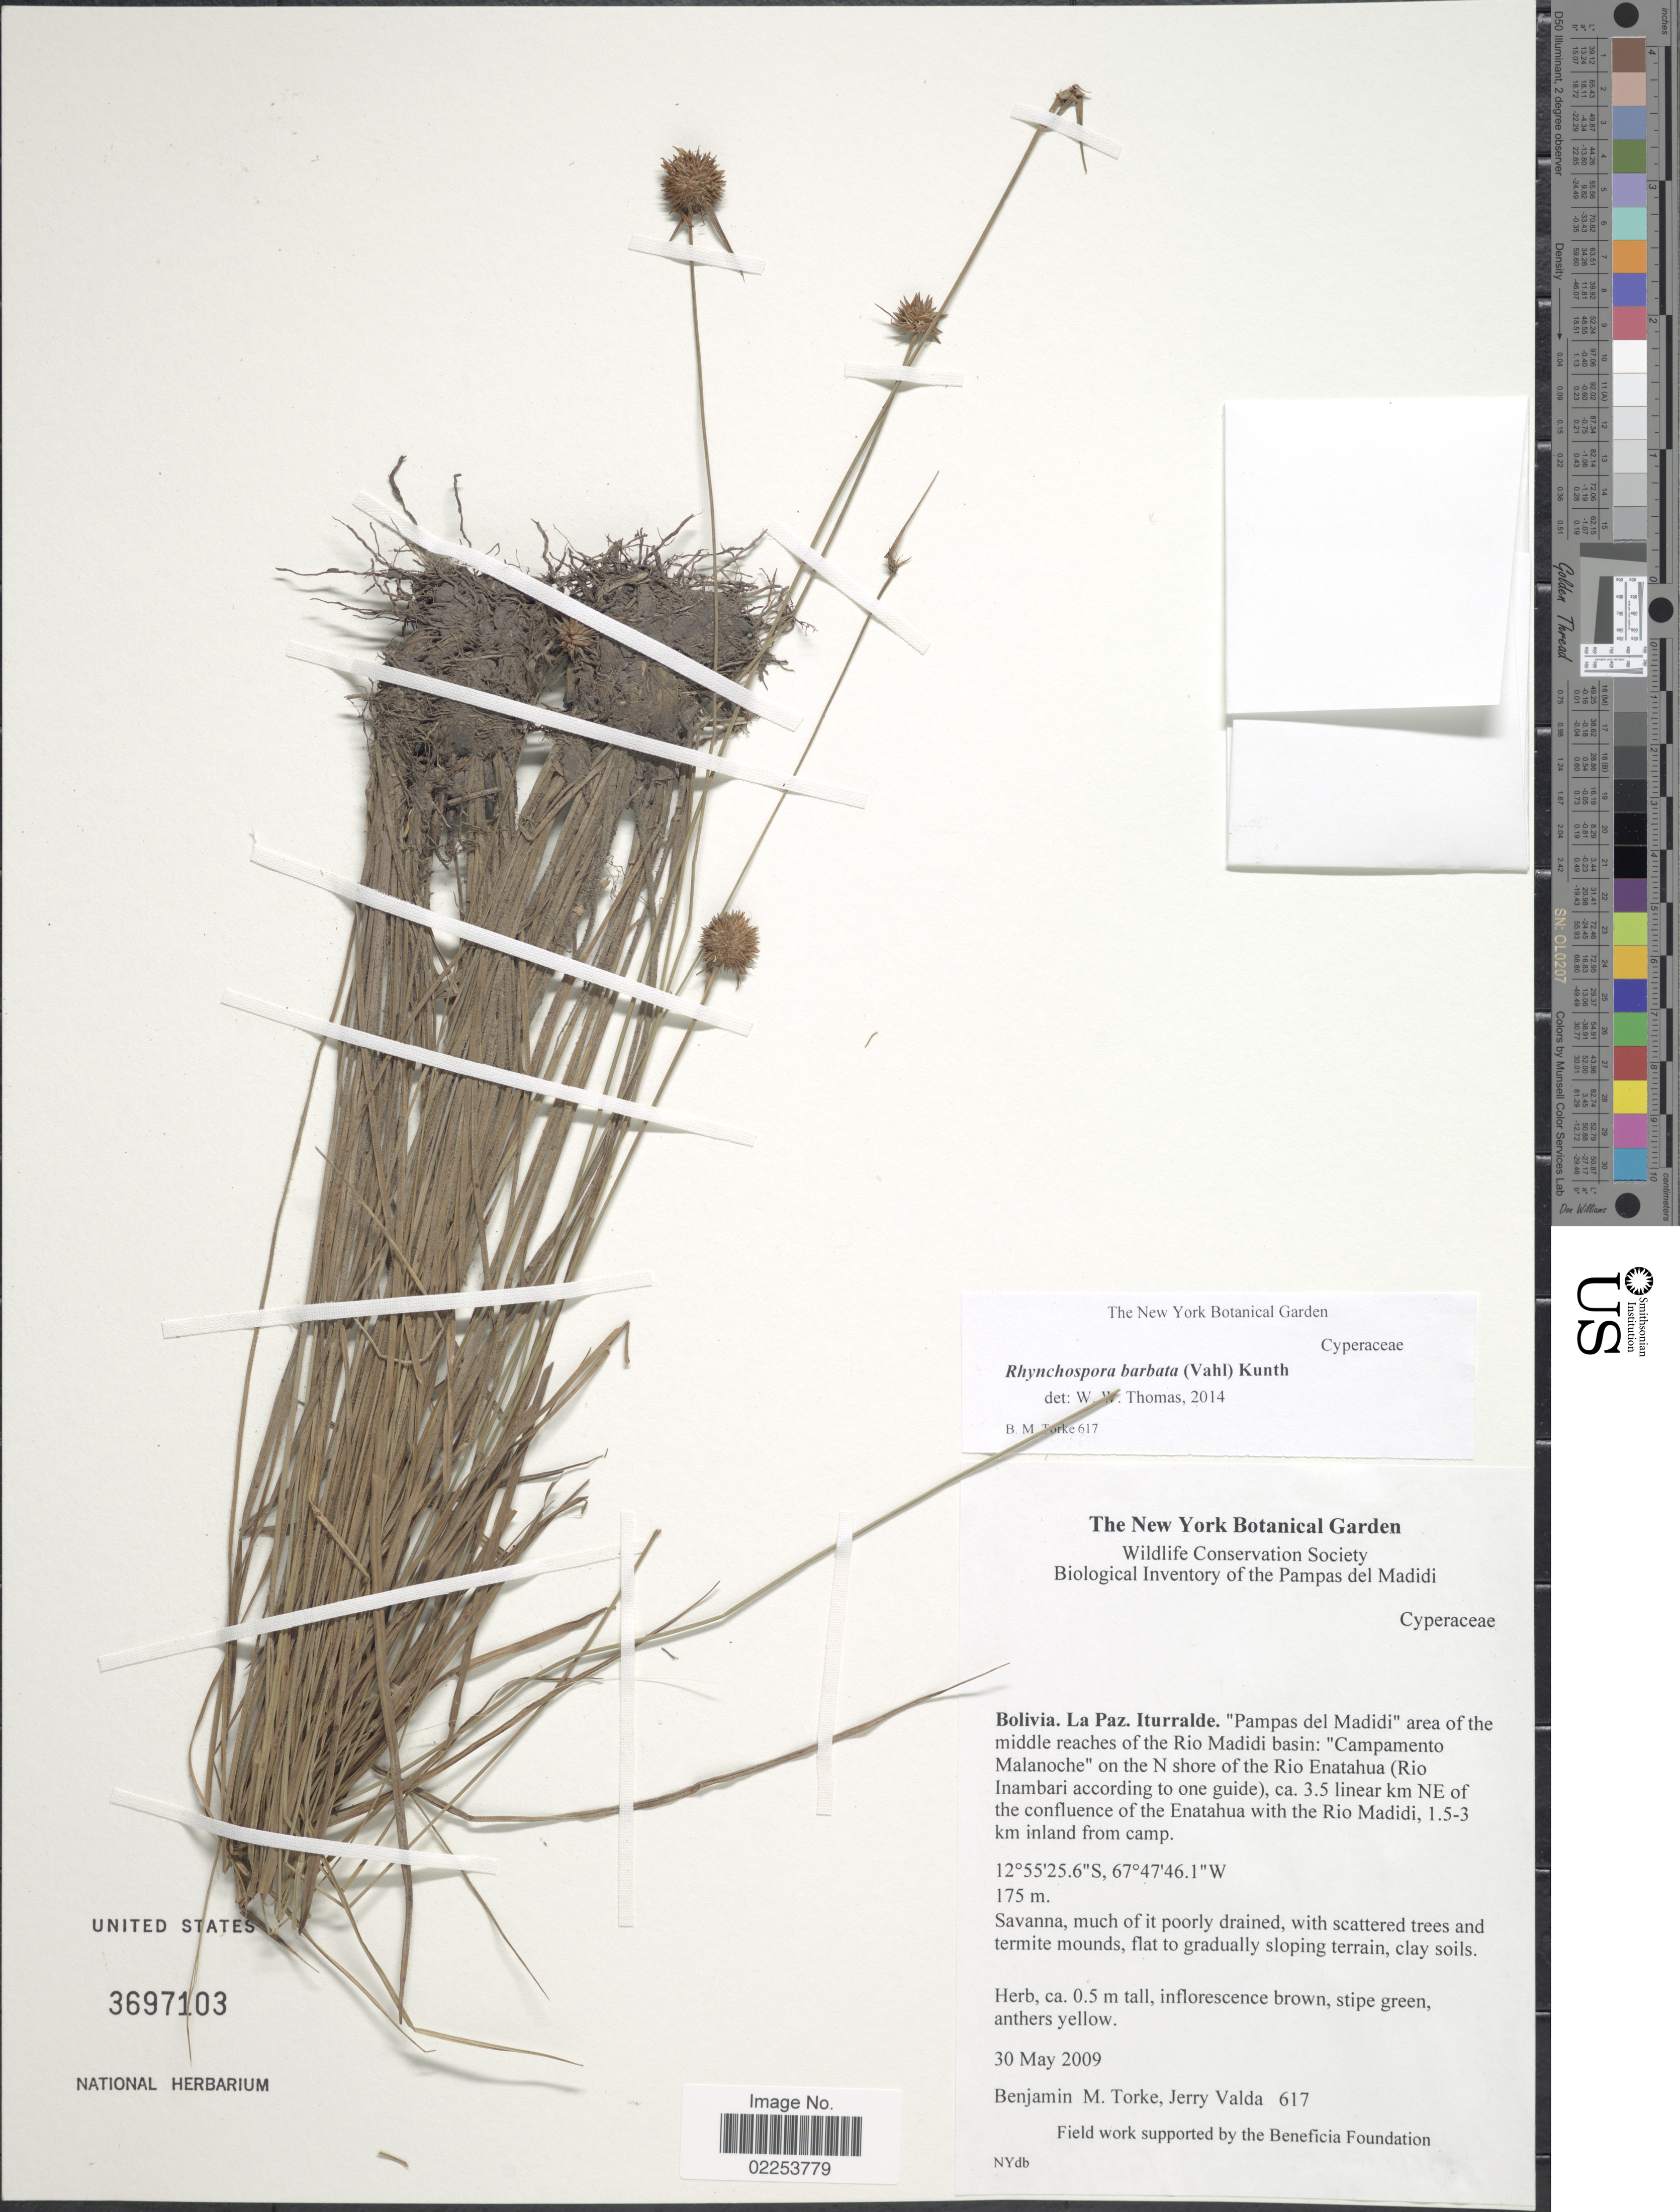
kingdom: Plantae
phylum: Tracheophyta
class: Liliopsida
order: Poales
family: Cyperaceae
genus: Rhynchospora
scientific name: Rhynchospora barbata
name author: (Vahl) Kunth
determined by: Alves, K.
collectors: B. M. Torke & J. Valda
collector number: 617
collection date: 2009-05-30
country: Bolivia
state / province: La Paz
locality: Iturralde, "Pampas del madidi"area of the middle reaches of the Rio Madidi basin: " Campamento Malanoche"on the N shore of the Rio Enatahua (Rio Inambari according to on guide), ca. 3.5 linear km NE of the confluence of the Enatahua with the Rio Madidi 1.5-3 km inland from camp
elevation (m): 175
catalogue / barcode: US 3697103